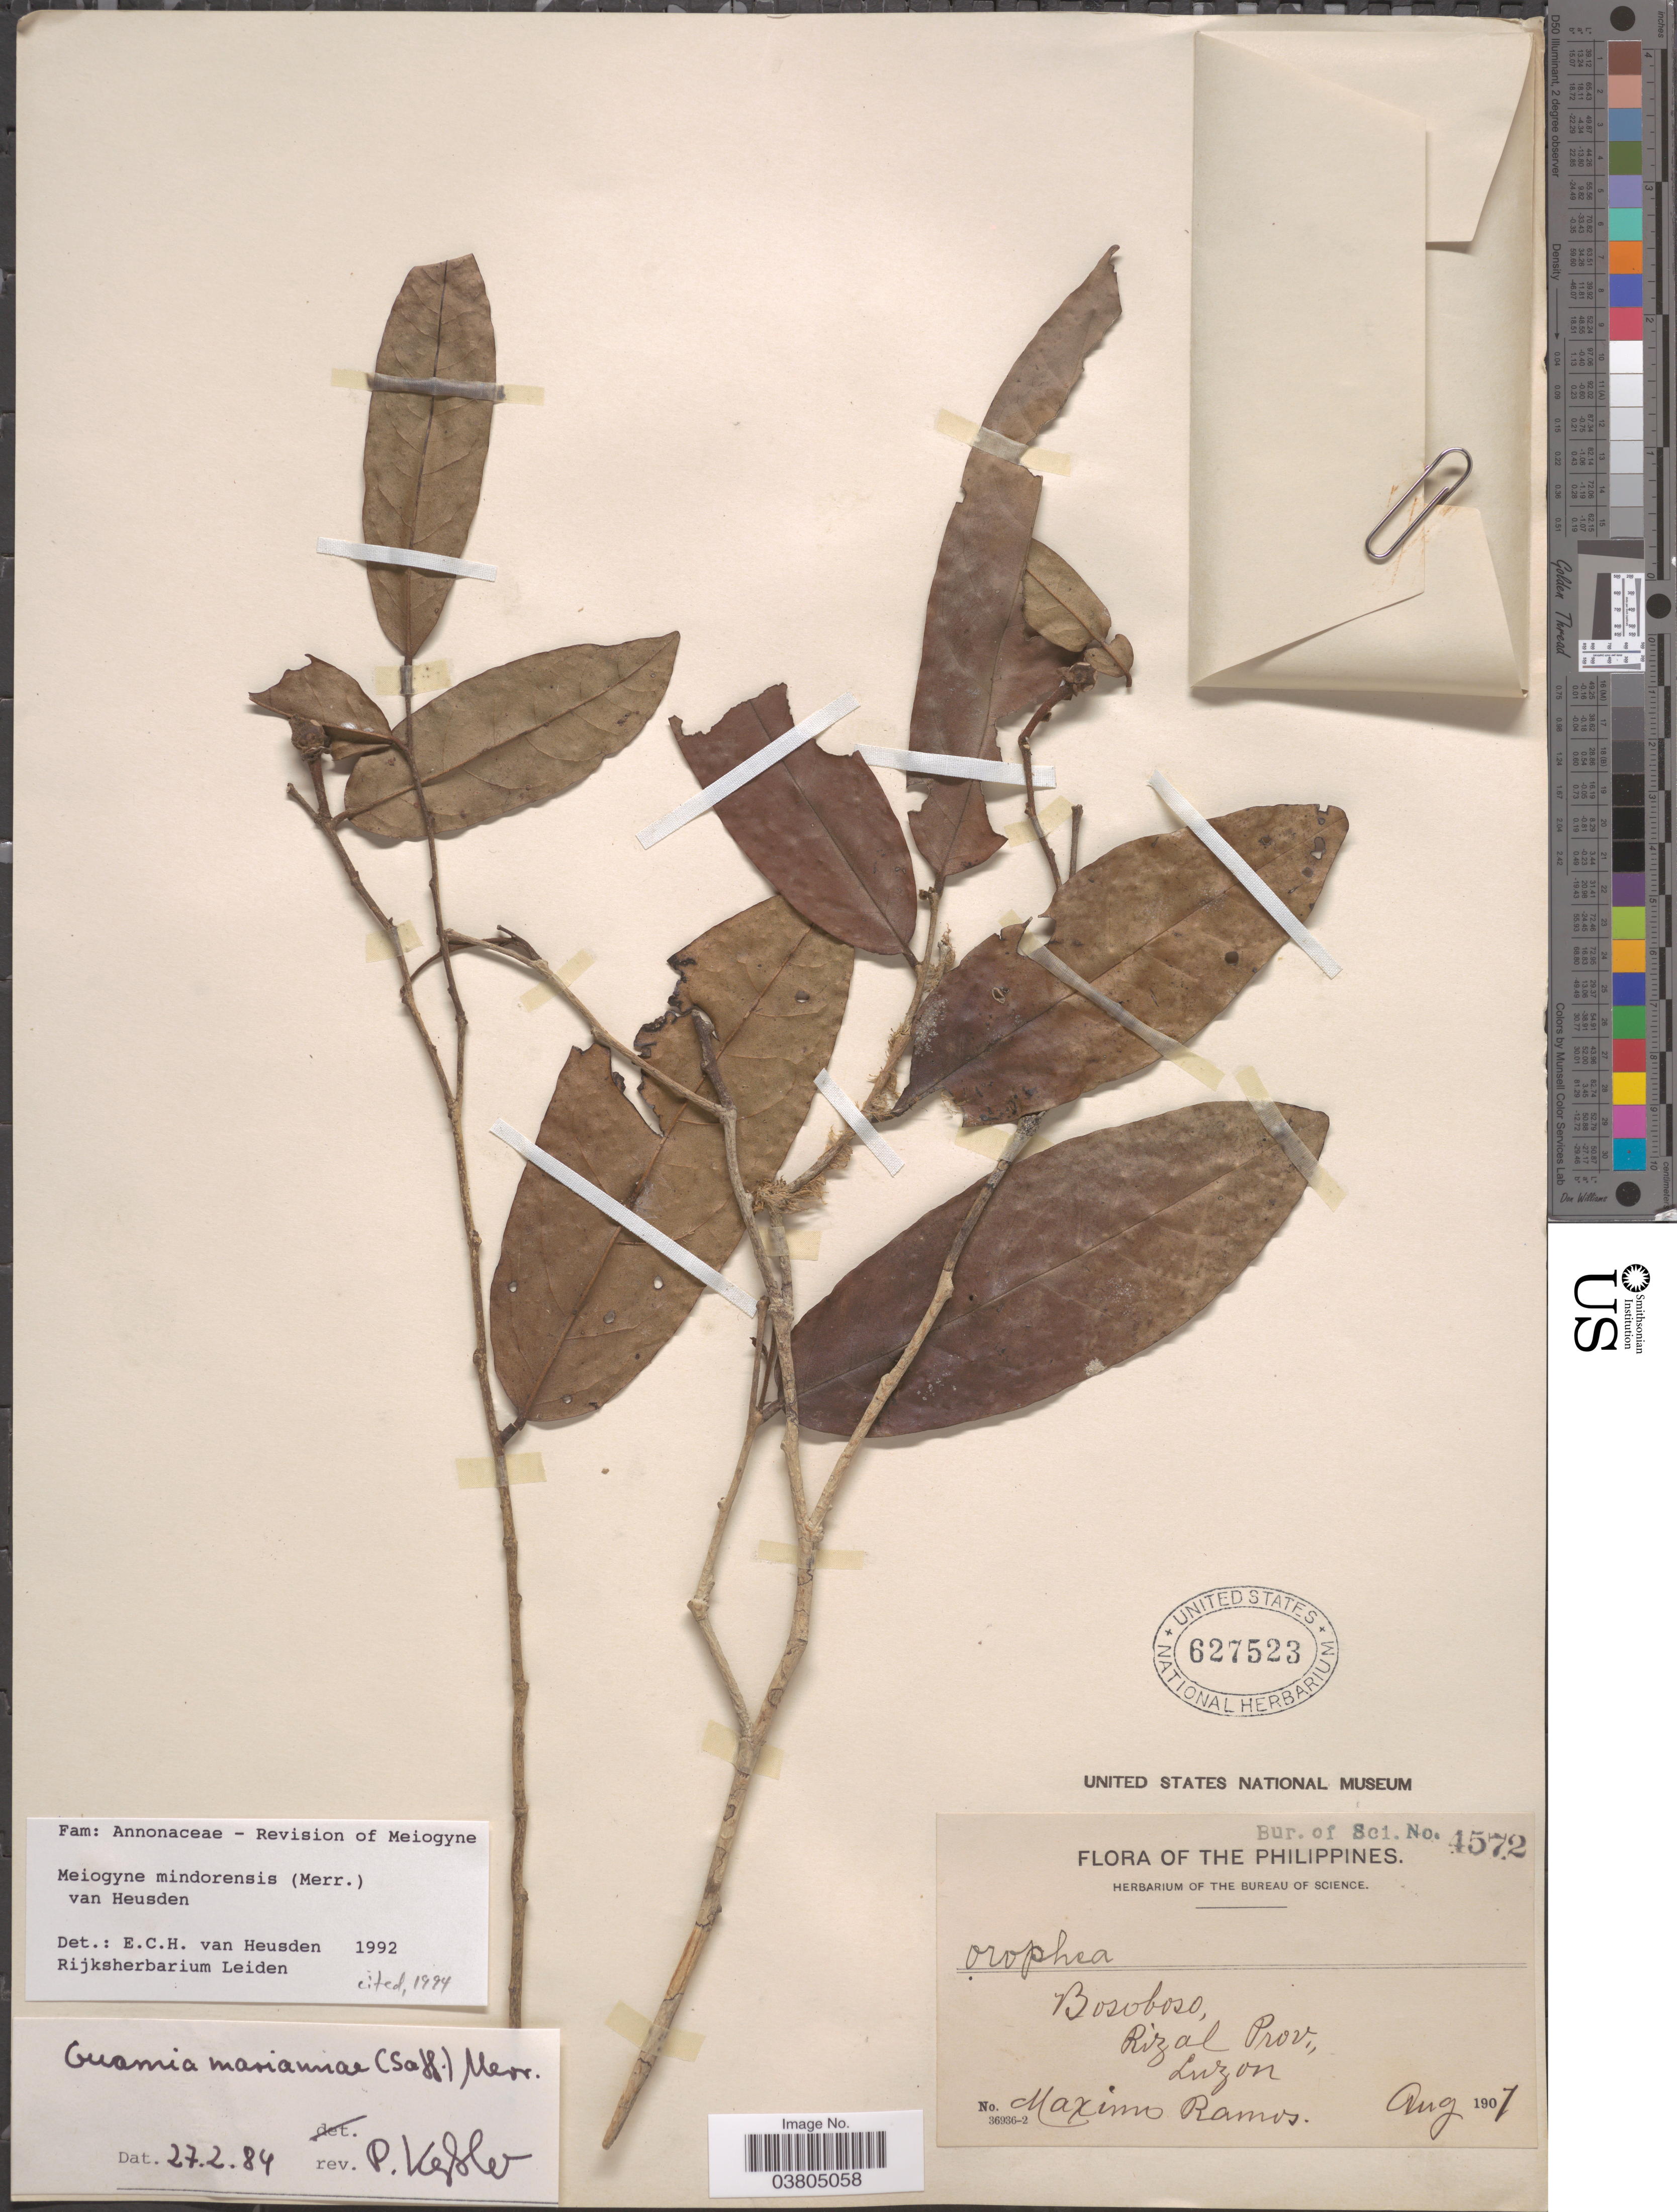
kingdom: Plantae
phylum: Tracheophyta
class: Magnoliopsida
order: Magnoliales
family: Annonaceae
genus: Meiogyne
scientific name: Meiogyne mindorensis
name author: (Merr.) Heusden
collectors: M. Ramos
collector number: Bur. of Sci. 4572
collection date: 1907-08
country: Philippines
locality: Bosoboso, Rizal Prov., Luzon.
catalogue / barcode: US 627523